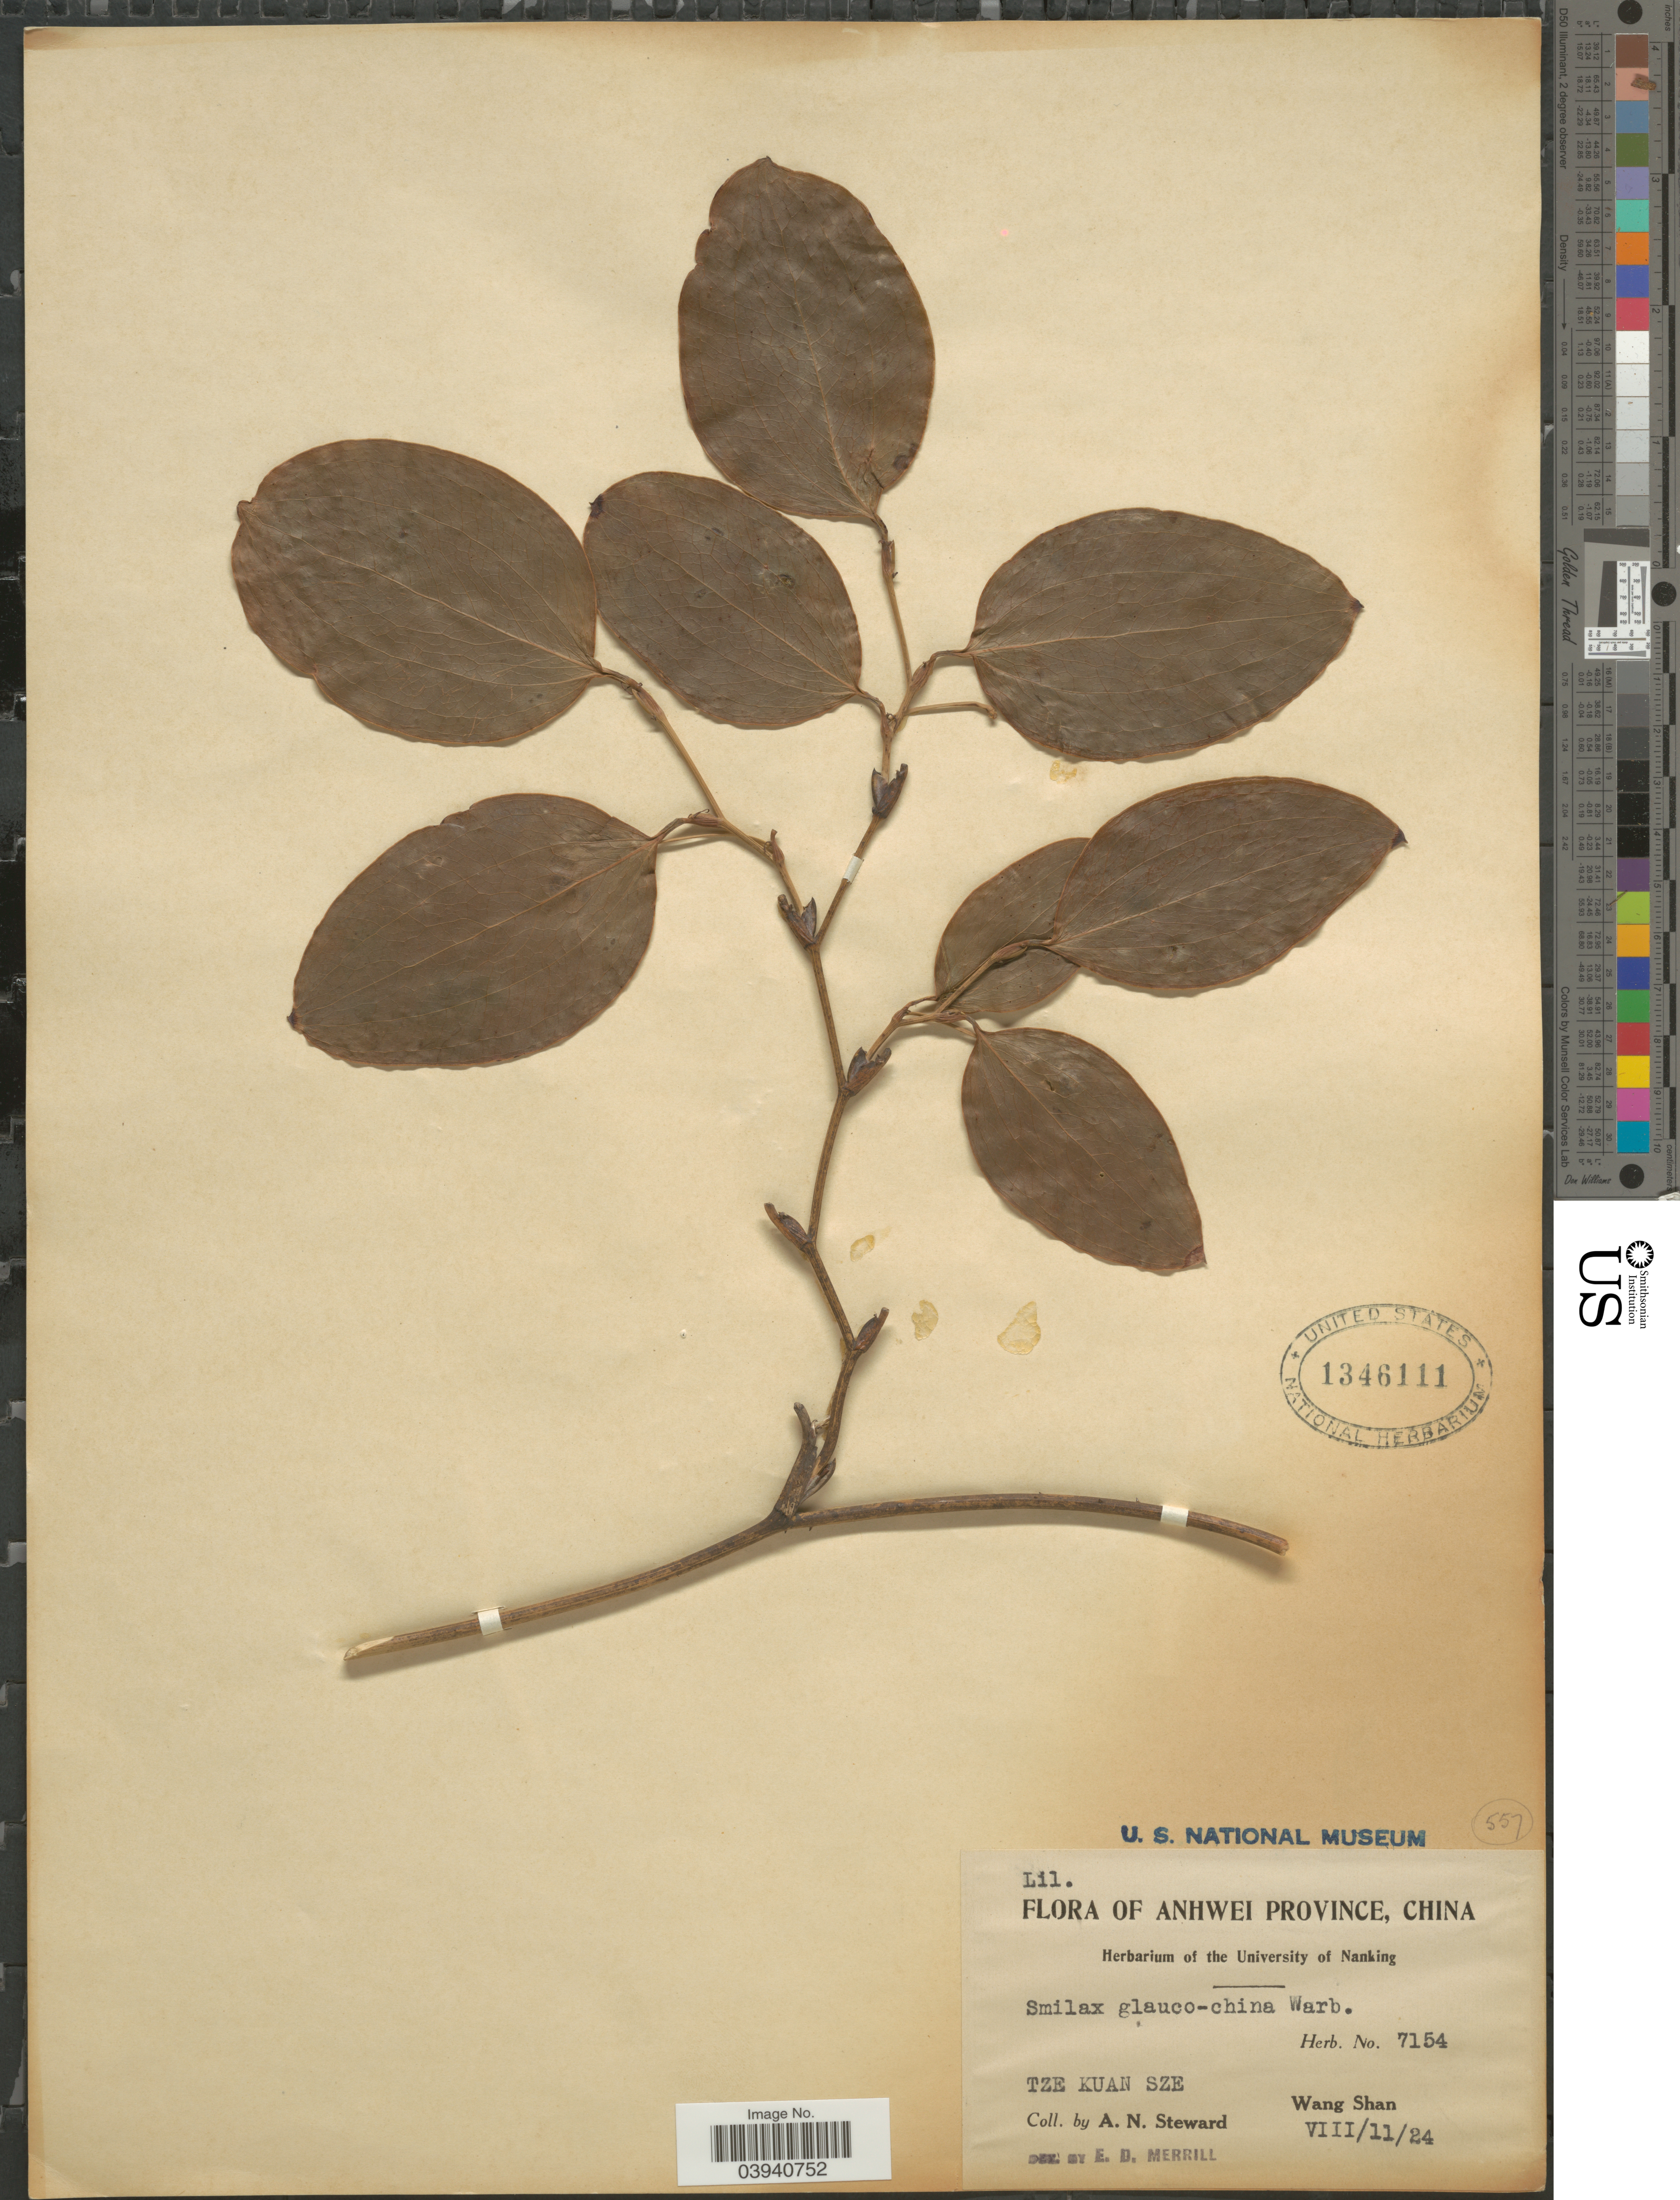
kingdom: Plantae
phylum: Tracheophyta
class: Liliopsida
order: Liliales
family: Smilacaceae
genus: Smilax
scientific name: Smilax glaucochina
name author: Warb. in Diels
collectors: A. N. Steward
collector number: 7154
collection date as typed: Transcribed d/m/y: 11/8/24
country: China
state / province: Anhui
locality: Anhwei Province. Tze Kuan Sze. Wang Shan.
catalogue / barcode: US 1346111